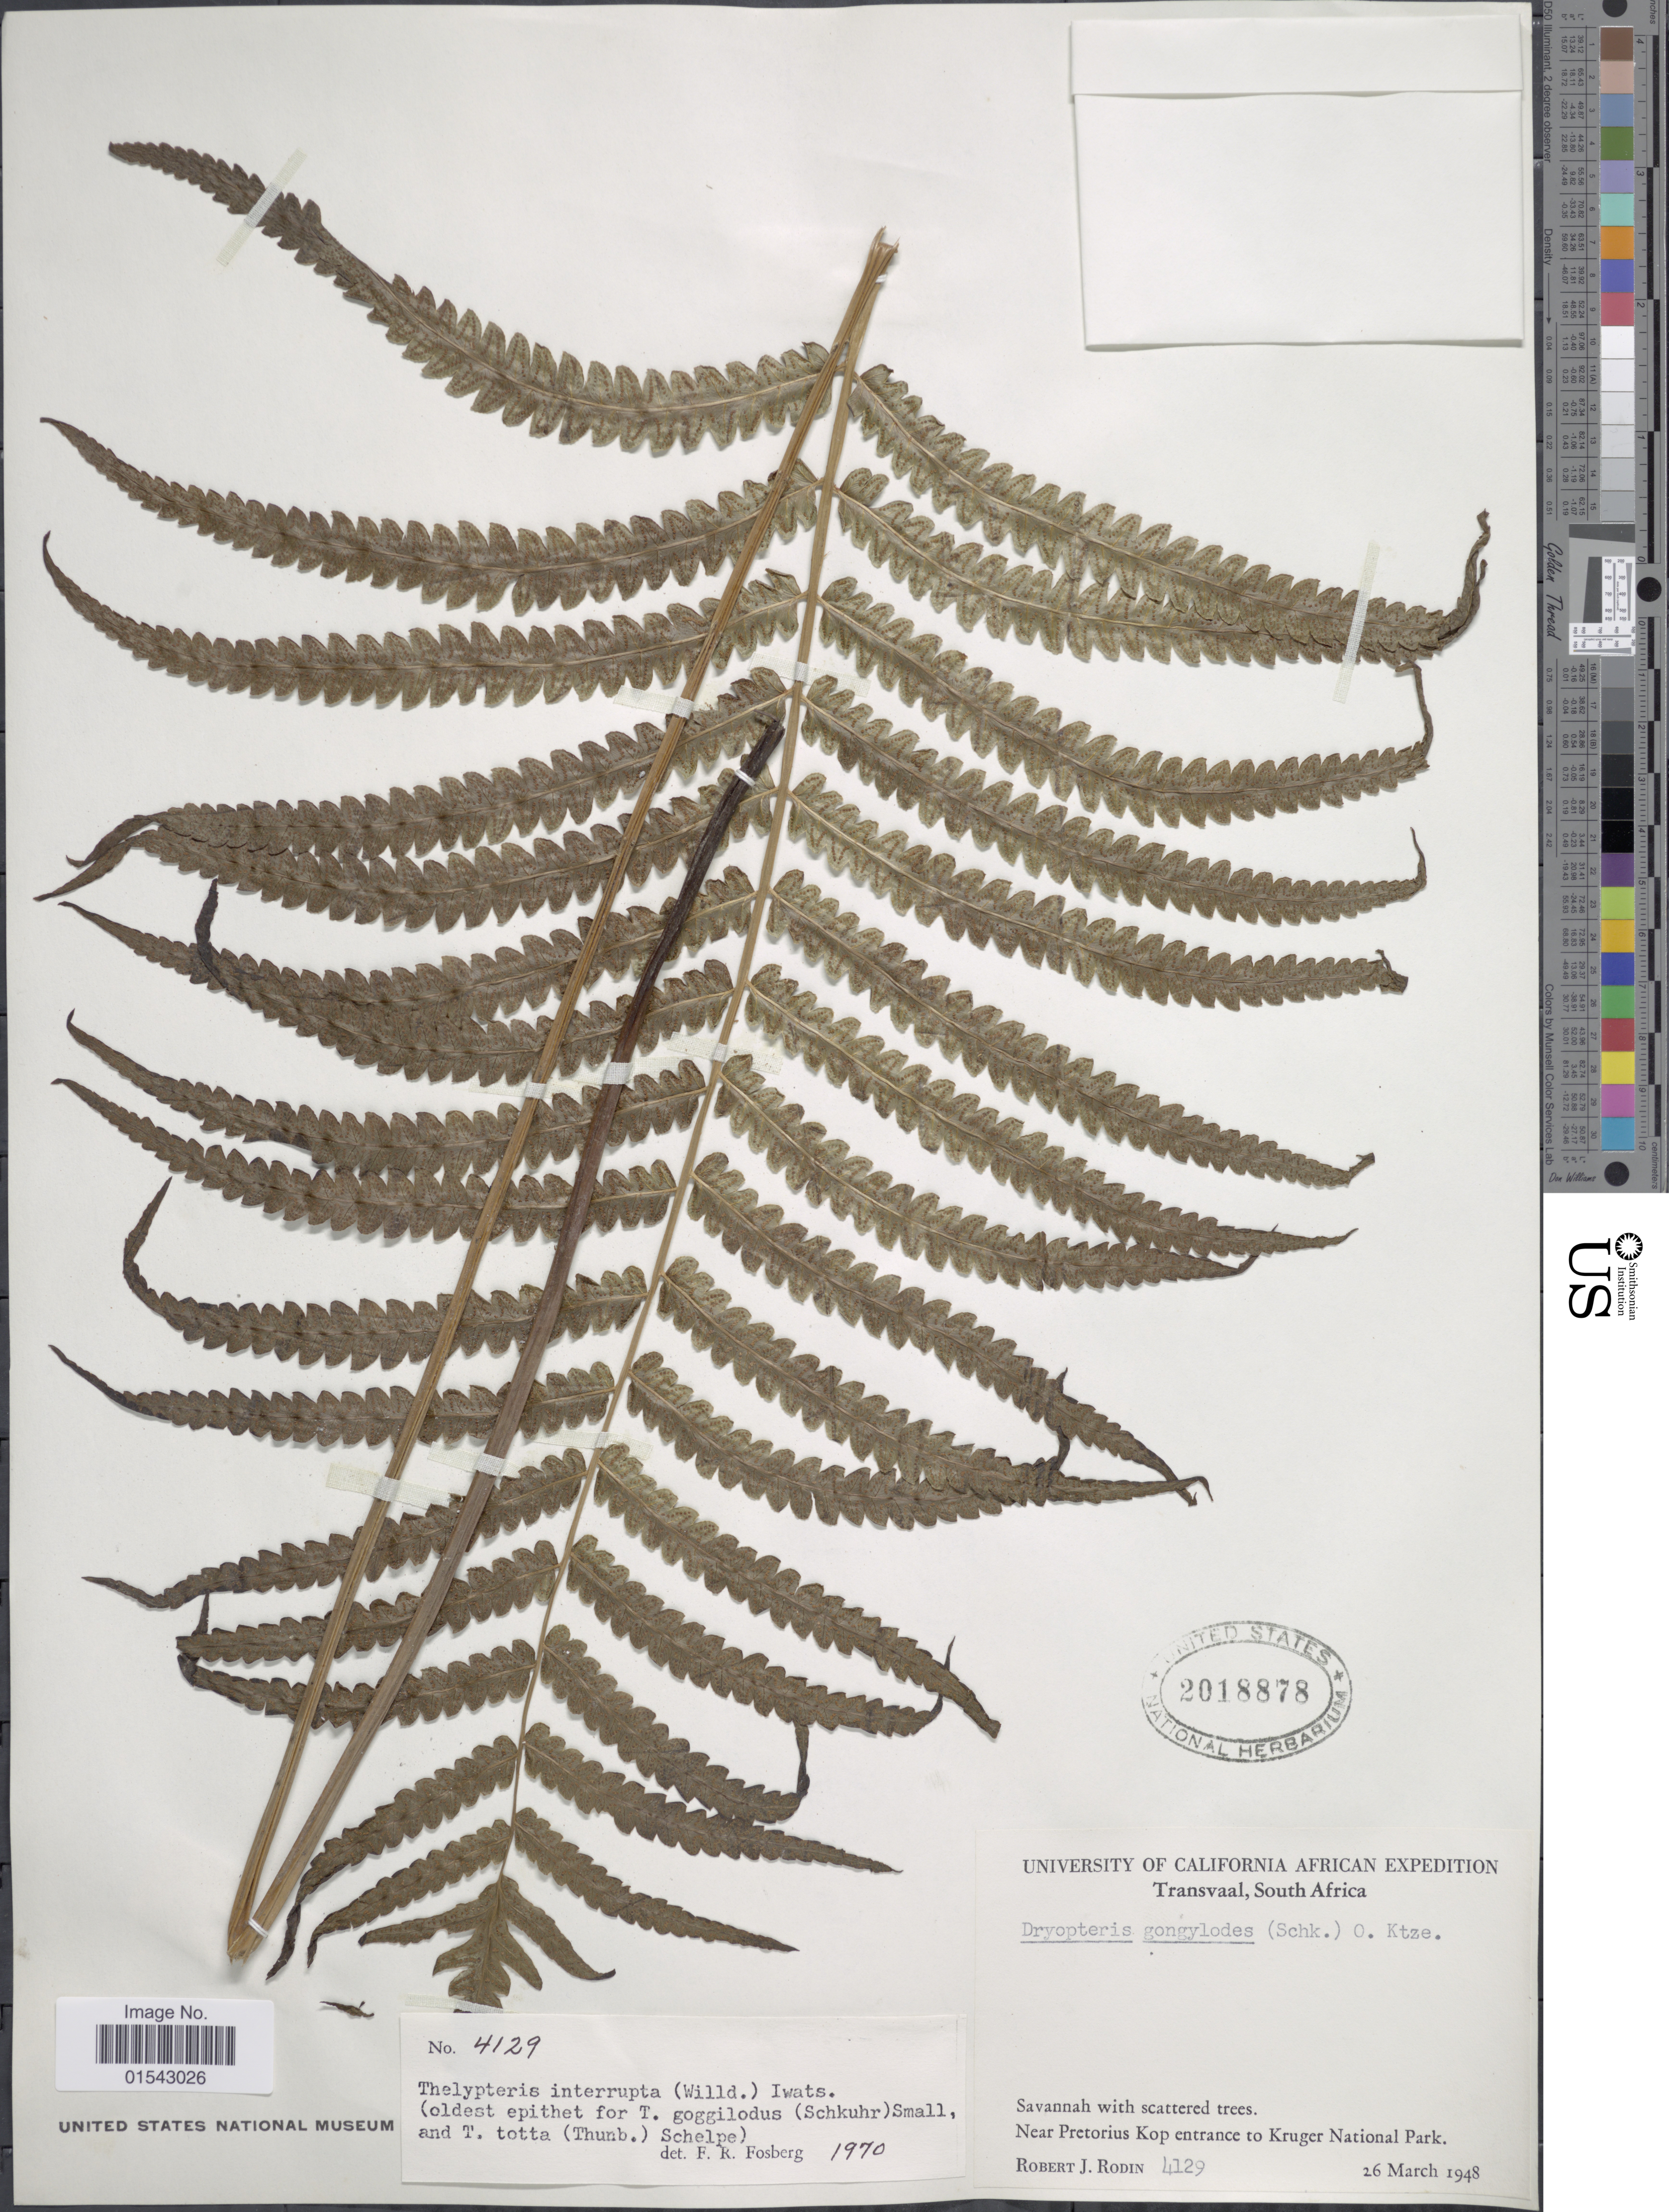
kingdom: Plantae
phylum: Tracheophyta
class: Polypodiopsida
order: Polypodiales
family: Thelypteridaceae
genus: Cyclosorus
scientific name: Cyclosorus interruptus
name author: (Willd.) H. Itô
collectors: R. J. Rodin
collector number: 4129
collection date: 1948-03-26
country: South Africa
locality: Near Pretorius Kop entrance to Kruger National Park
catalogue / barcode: US 2018878